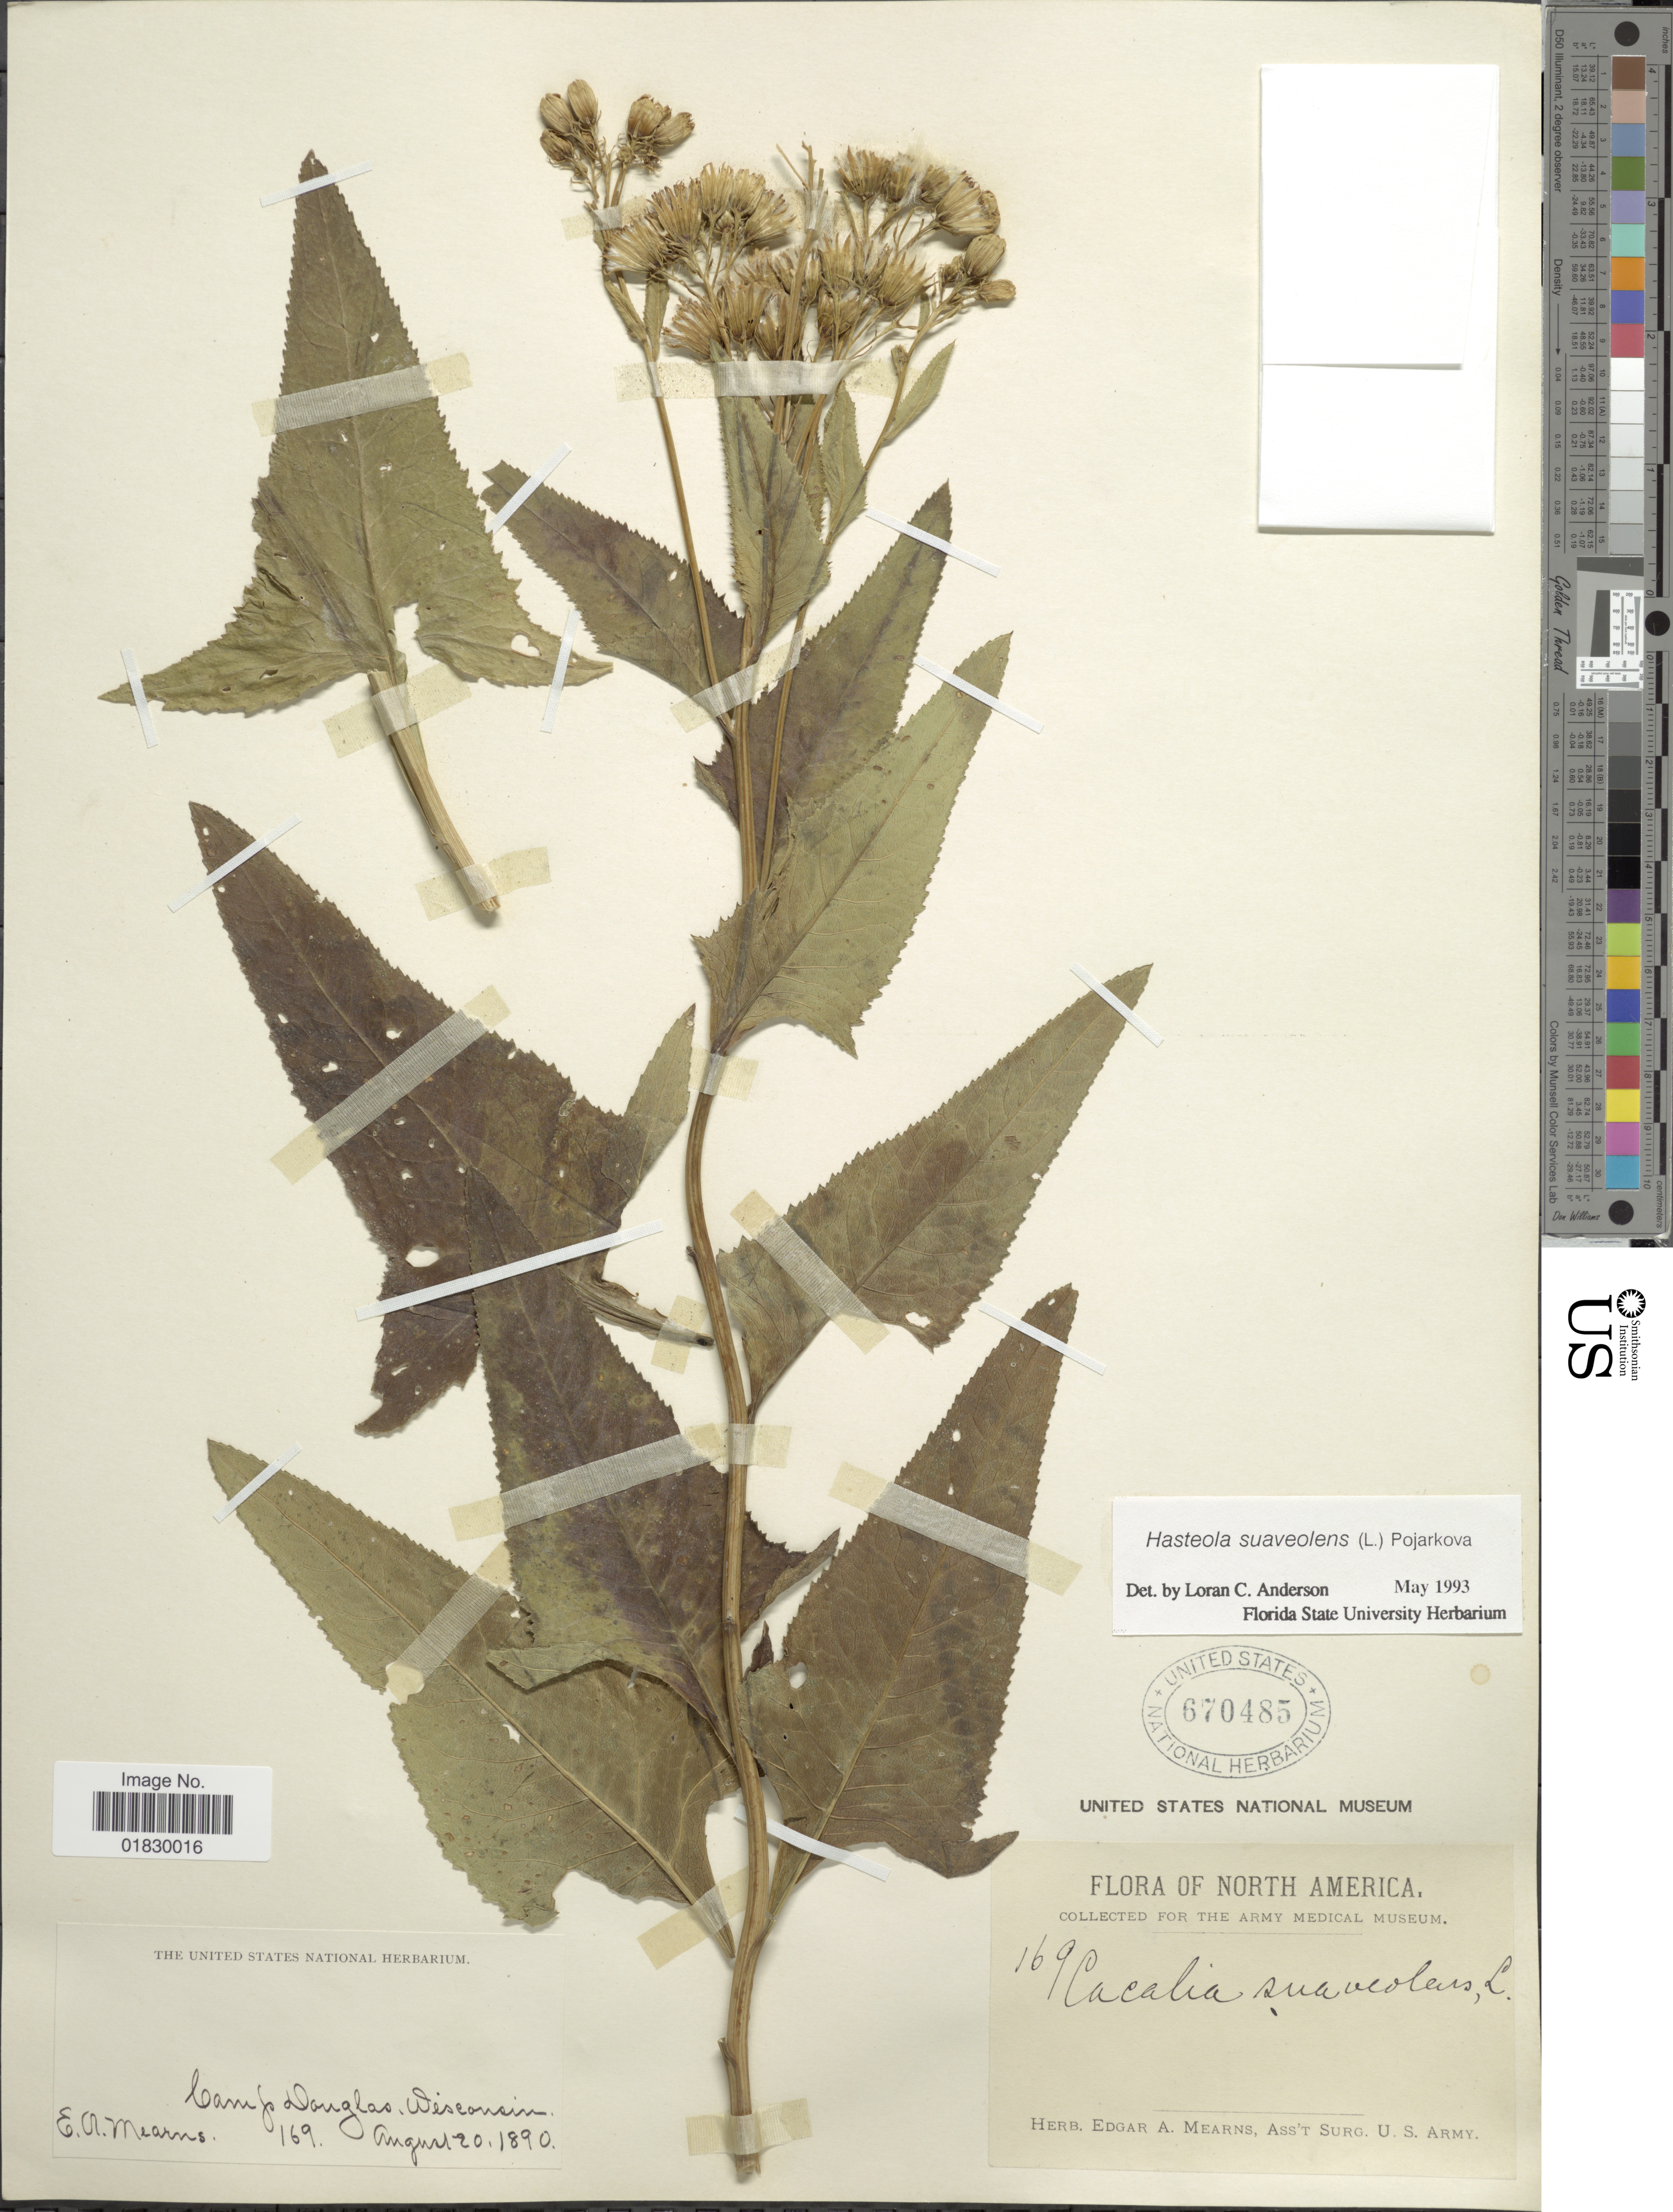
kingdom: Plantae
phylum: Tracheophyta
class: Magnoliopsida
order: Asterales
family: Asteraceae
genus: Hasteola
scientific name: Hasteola suaveolens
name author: (L.) Pojark.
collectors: E. A. Mearns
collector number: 169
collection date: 1890-08-20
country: United States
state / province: Wisconsin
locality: Camp Douglas, Wisconsin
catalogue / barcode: US 670485